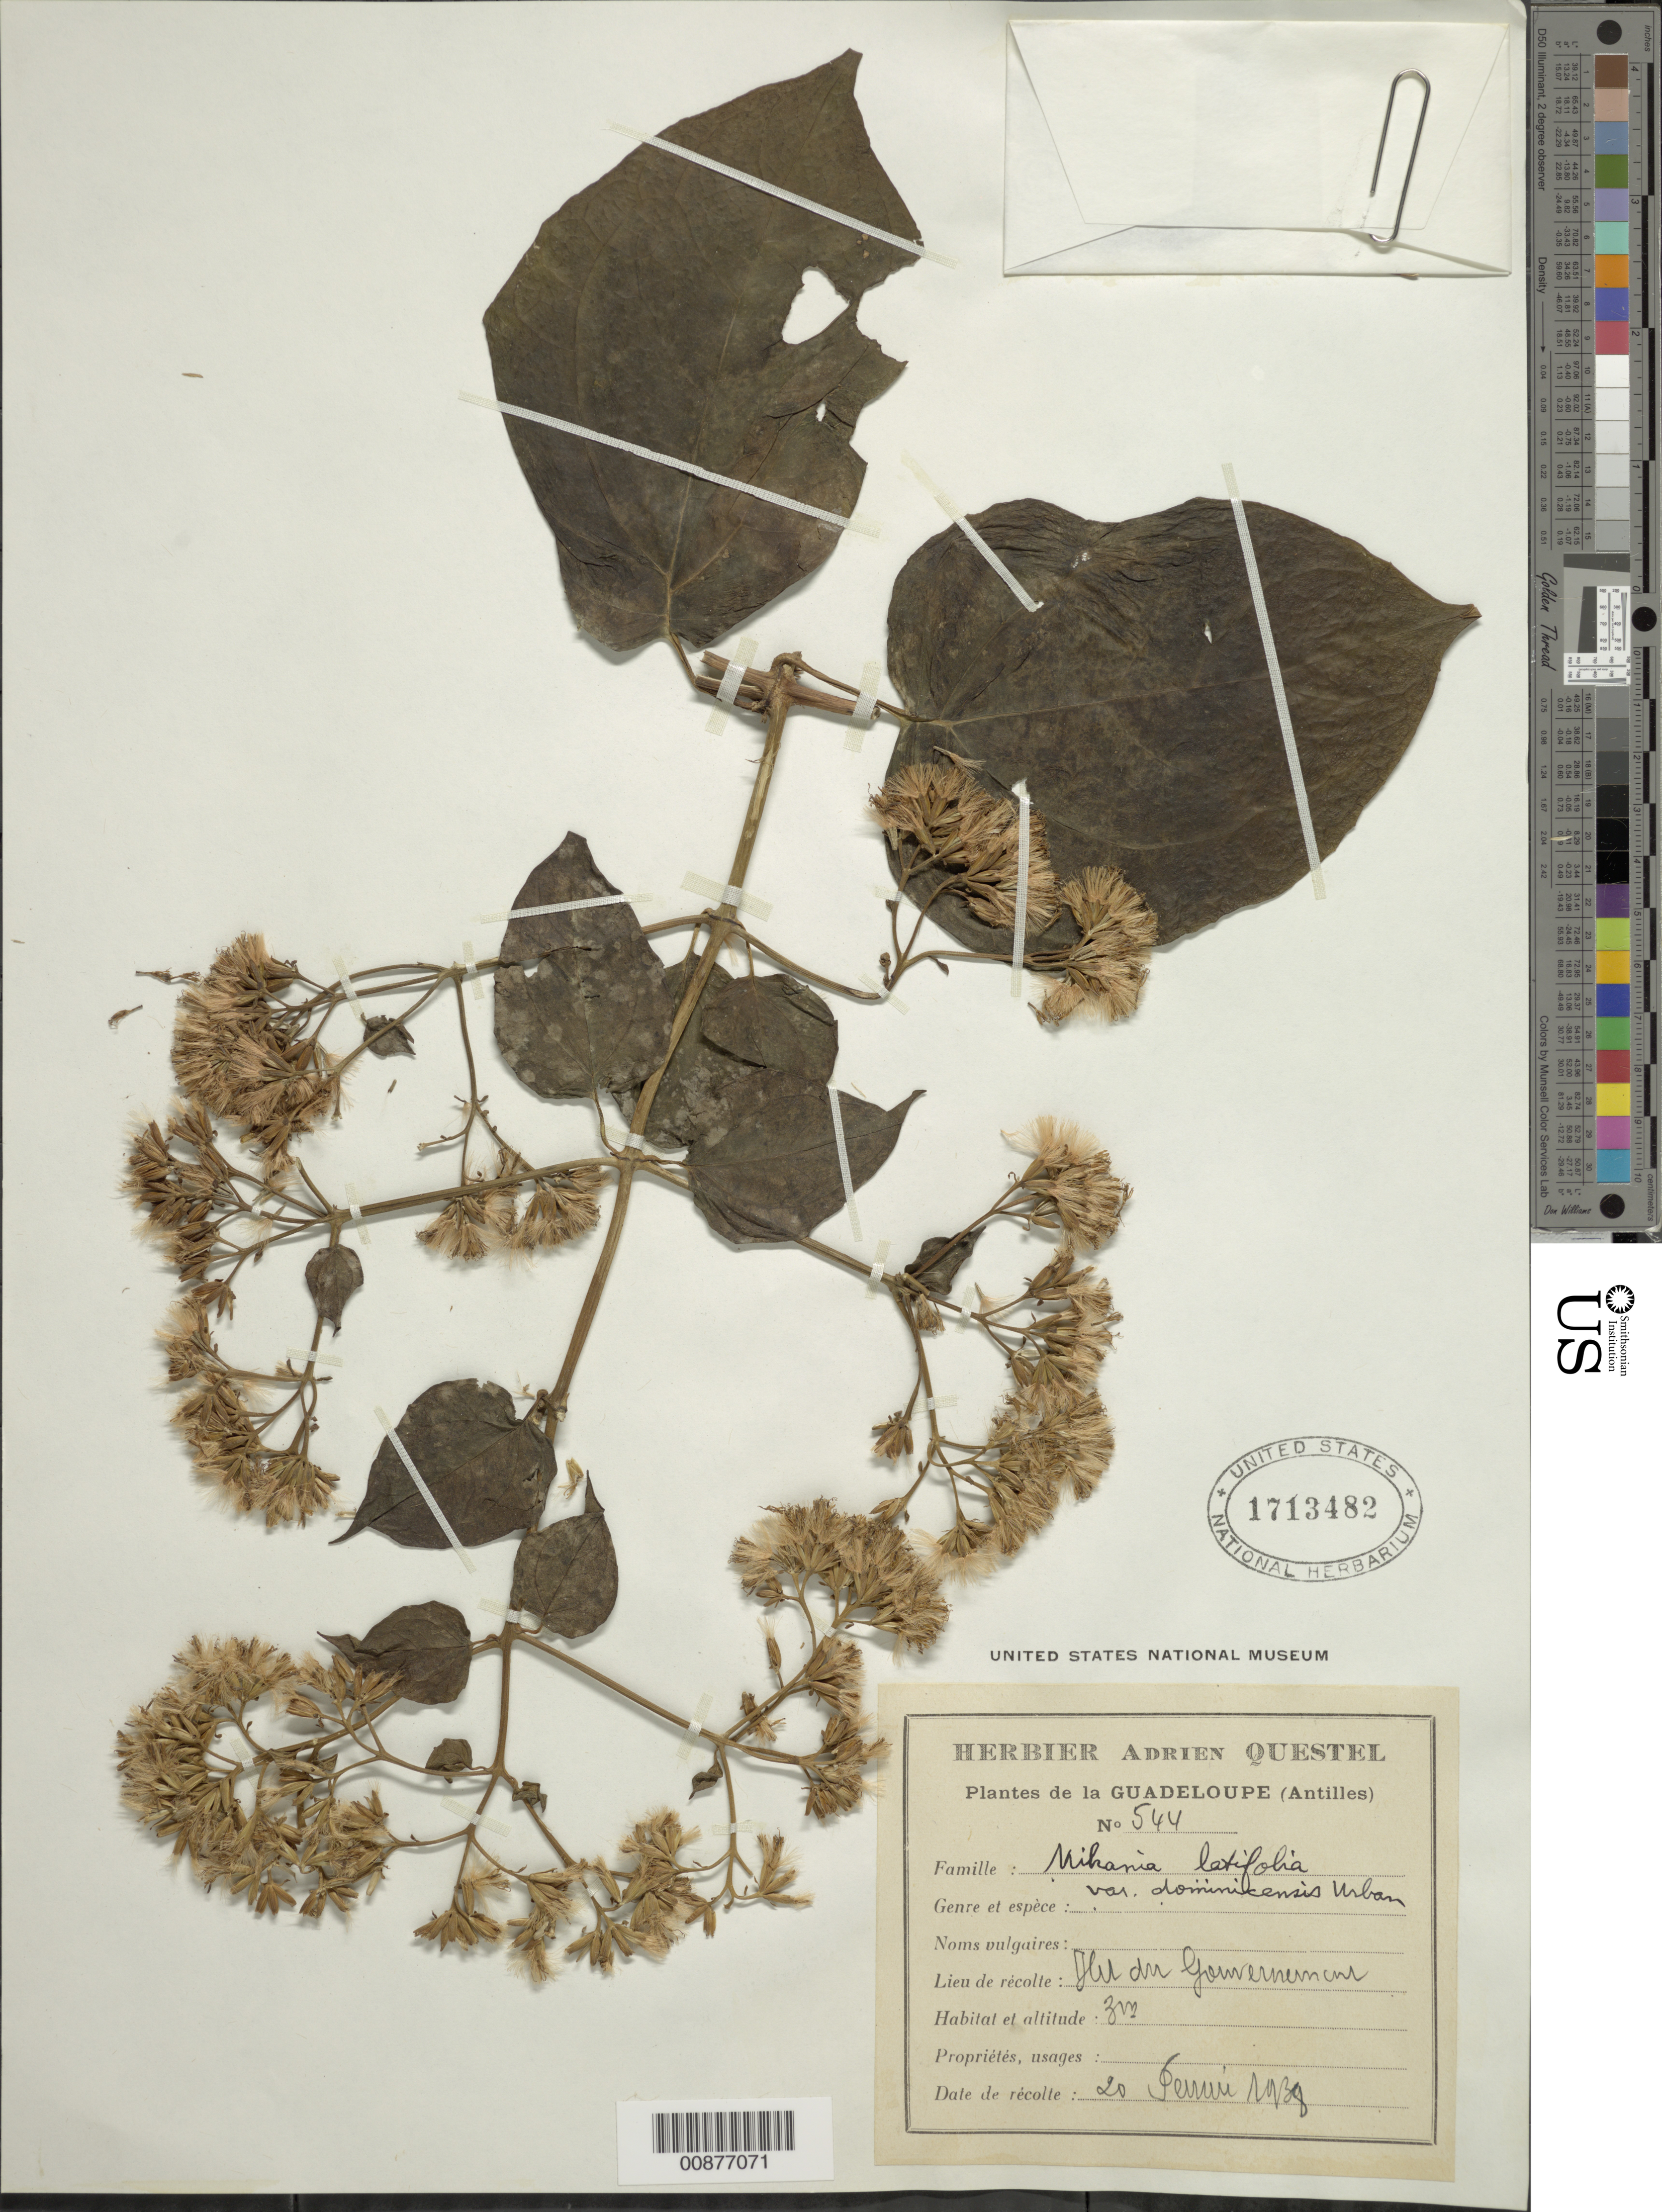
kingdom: Plantae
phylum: Tracheophyta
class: Magnoliopsida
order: Asterales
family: Asteraceae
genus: Mikania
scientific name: Mikania latifolia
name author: Sm.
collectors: A. Questel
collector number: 544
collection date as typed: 20 Feb 1938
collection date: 1938-02-20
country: Guadeloupe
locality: --- du Gouvernement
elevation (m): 3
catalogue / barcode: US 1713482